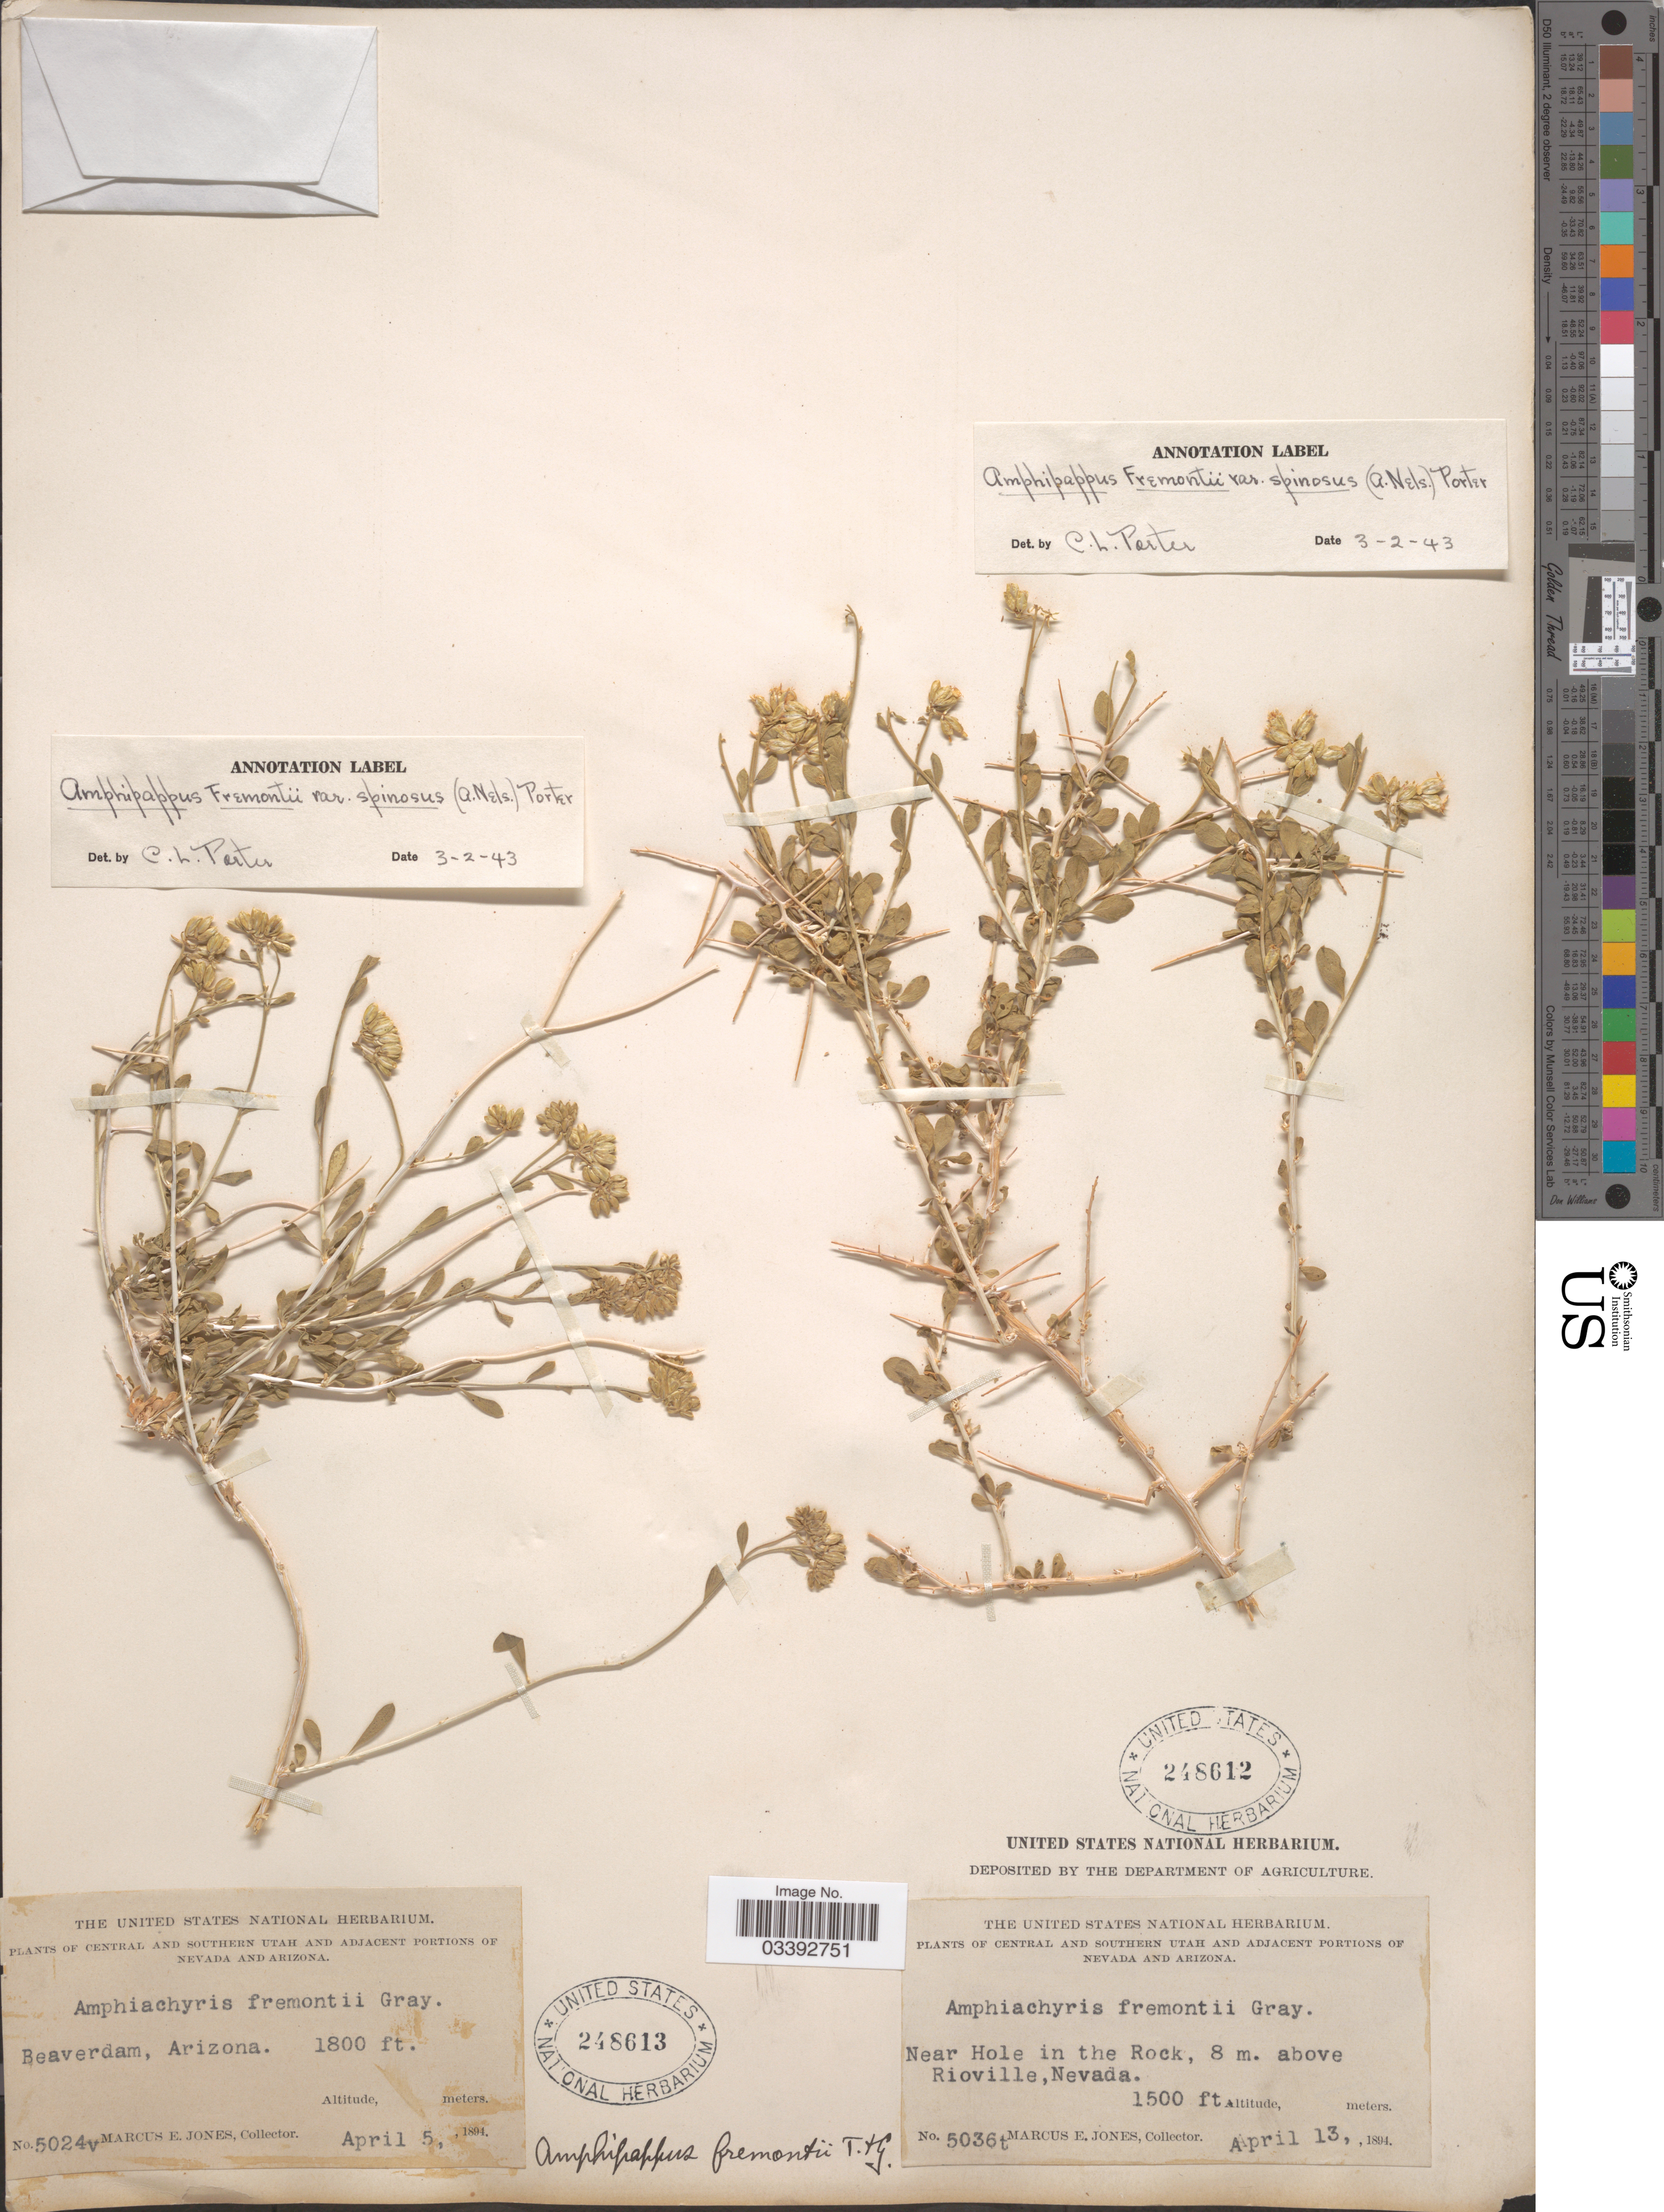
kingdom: Plantae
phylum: Tracheophyta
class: Magnoliopsida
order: Asterales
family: Asteraceae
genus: Amphipappus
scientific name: Amphipappus fremontii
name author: Torr. & A. Gray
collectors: M. E. Jones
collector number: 5024v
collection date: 1894-04-05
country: United States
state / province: Arizona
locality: Adjacent portions of Arizona. Beaverdam.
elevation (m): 549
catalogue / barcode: US 248613